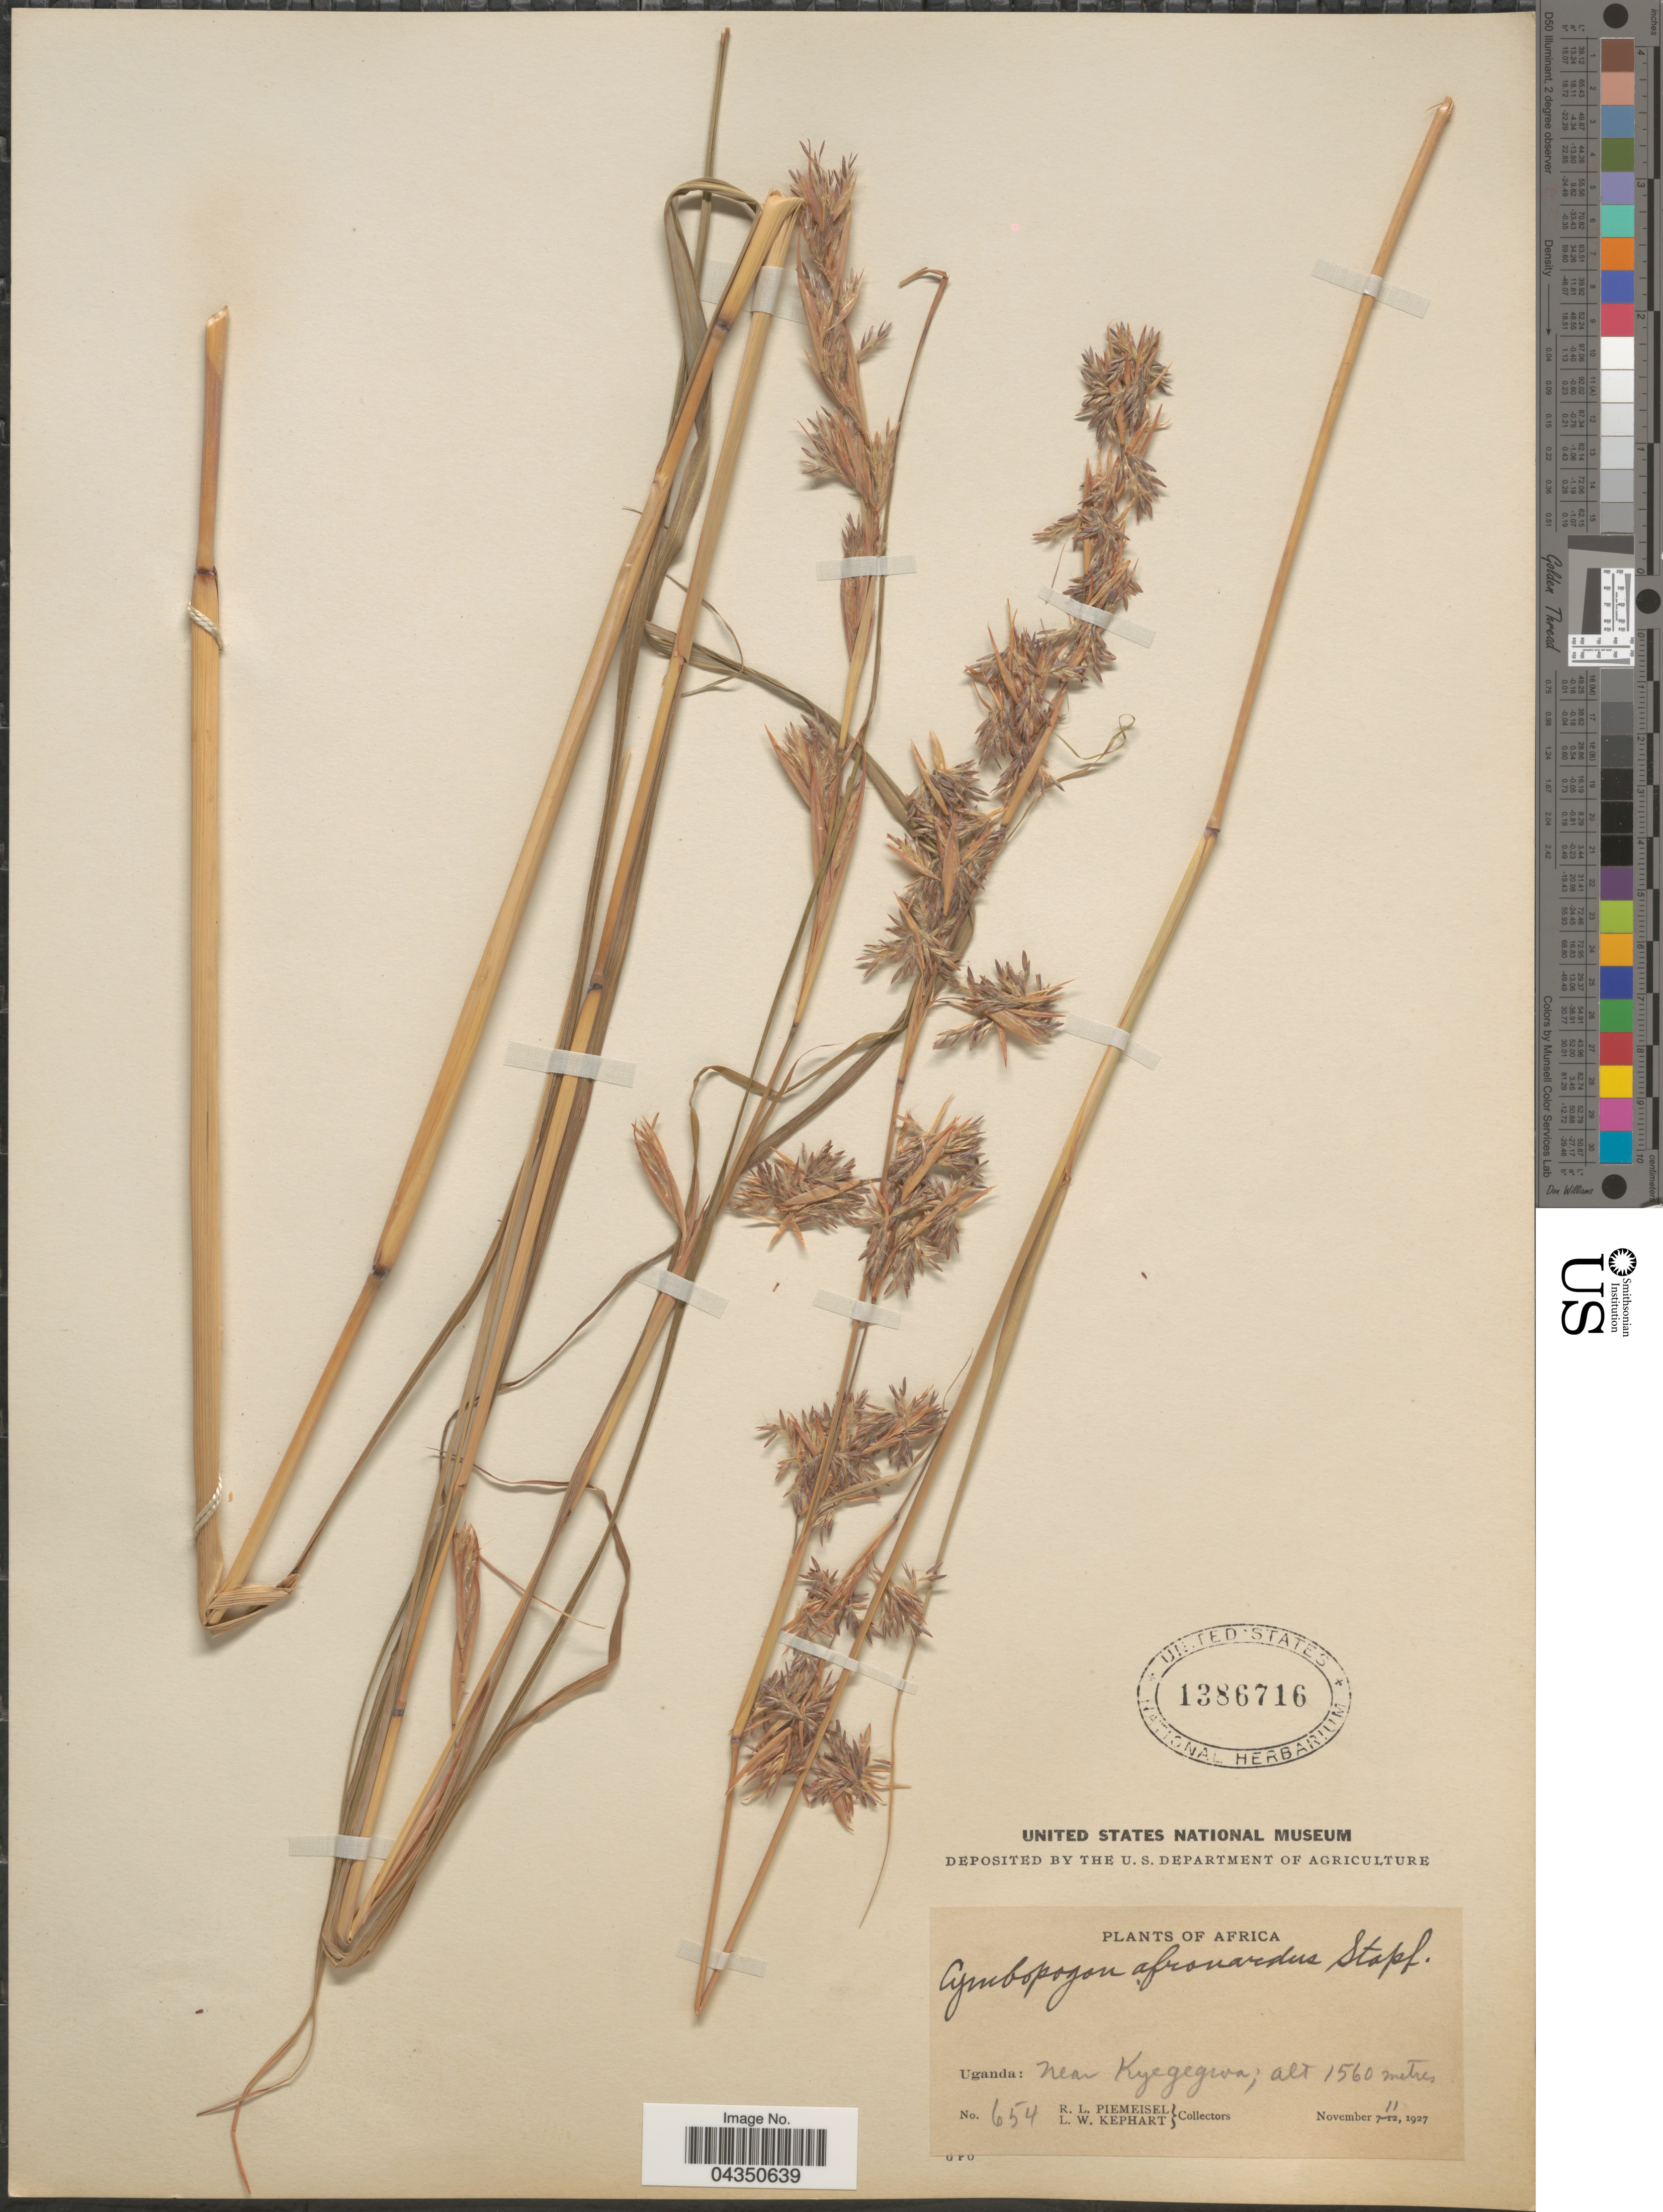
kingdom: Plantae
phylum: Tracheophyta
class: Liliopsida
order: Poales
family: Poaceae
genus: Cymbopogon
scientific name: Cymbopogon nardus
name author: (L.) Rendle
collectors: R. L. Piemeisel & L. W. Kephart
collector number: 654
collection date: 1927-11-11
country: Uganda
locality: Near Kyegegwa.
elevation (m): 1560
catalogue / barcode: US 1386716